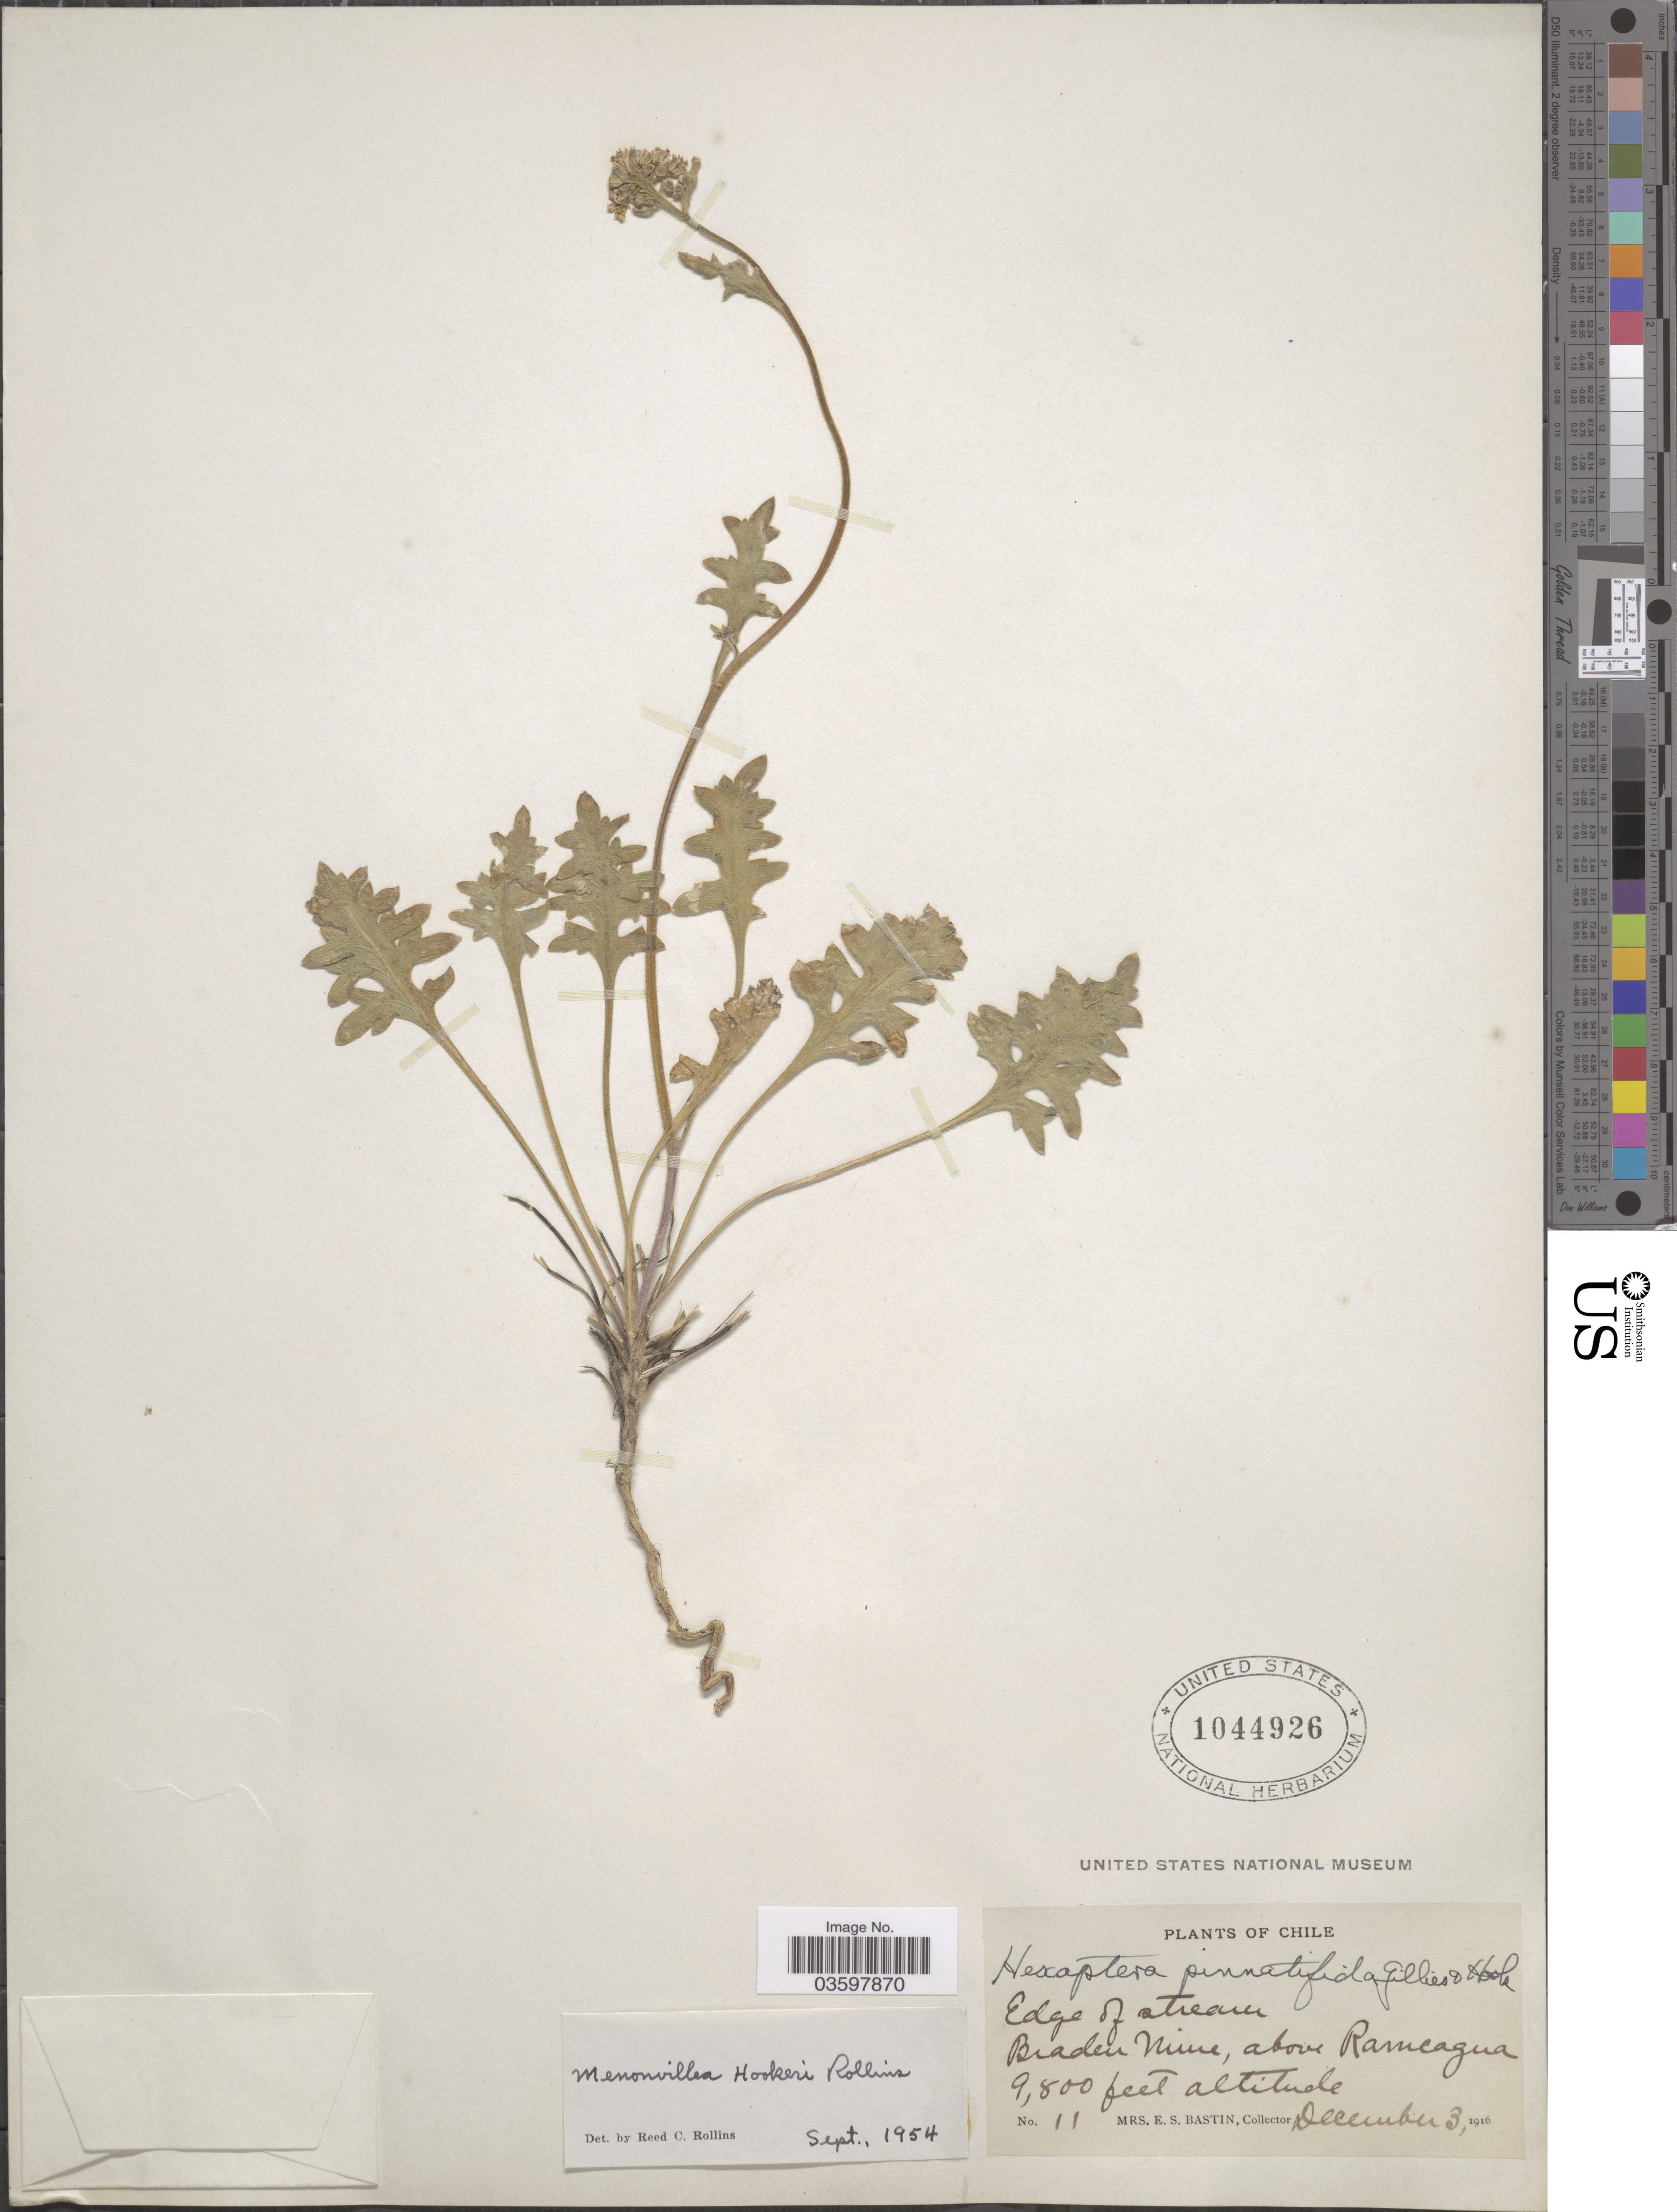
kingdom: Plantae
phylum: Tracheophyta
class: Magnoliopsida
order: Brassicales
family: Brassicaceae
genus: Menonvillea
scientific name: Menonvillea hookeri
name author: Rollins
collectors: E. Bastin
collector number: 11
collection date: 1916-12-03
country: Chile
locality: Edge of stream. Braden Mine, above Ramcagua.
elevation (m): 2987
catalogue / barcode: US 1044926